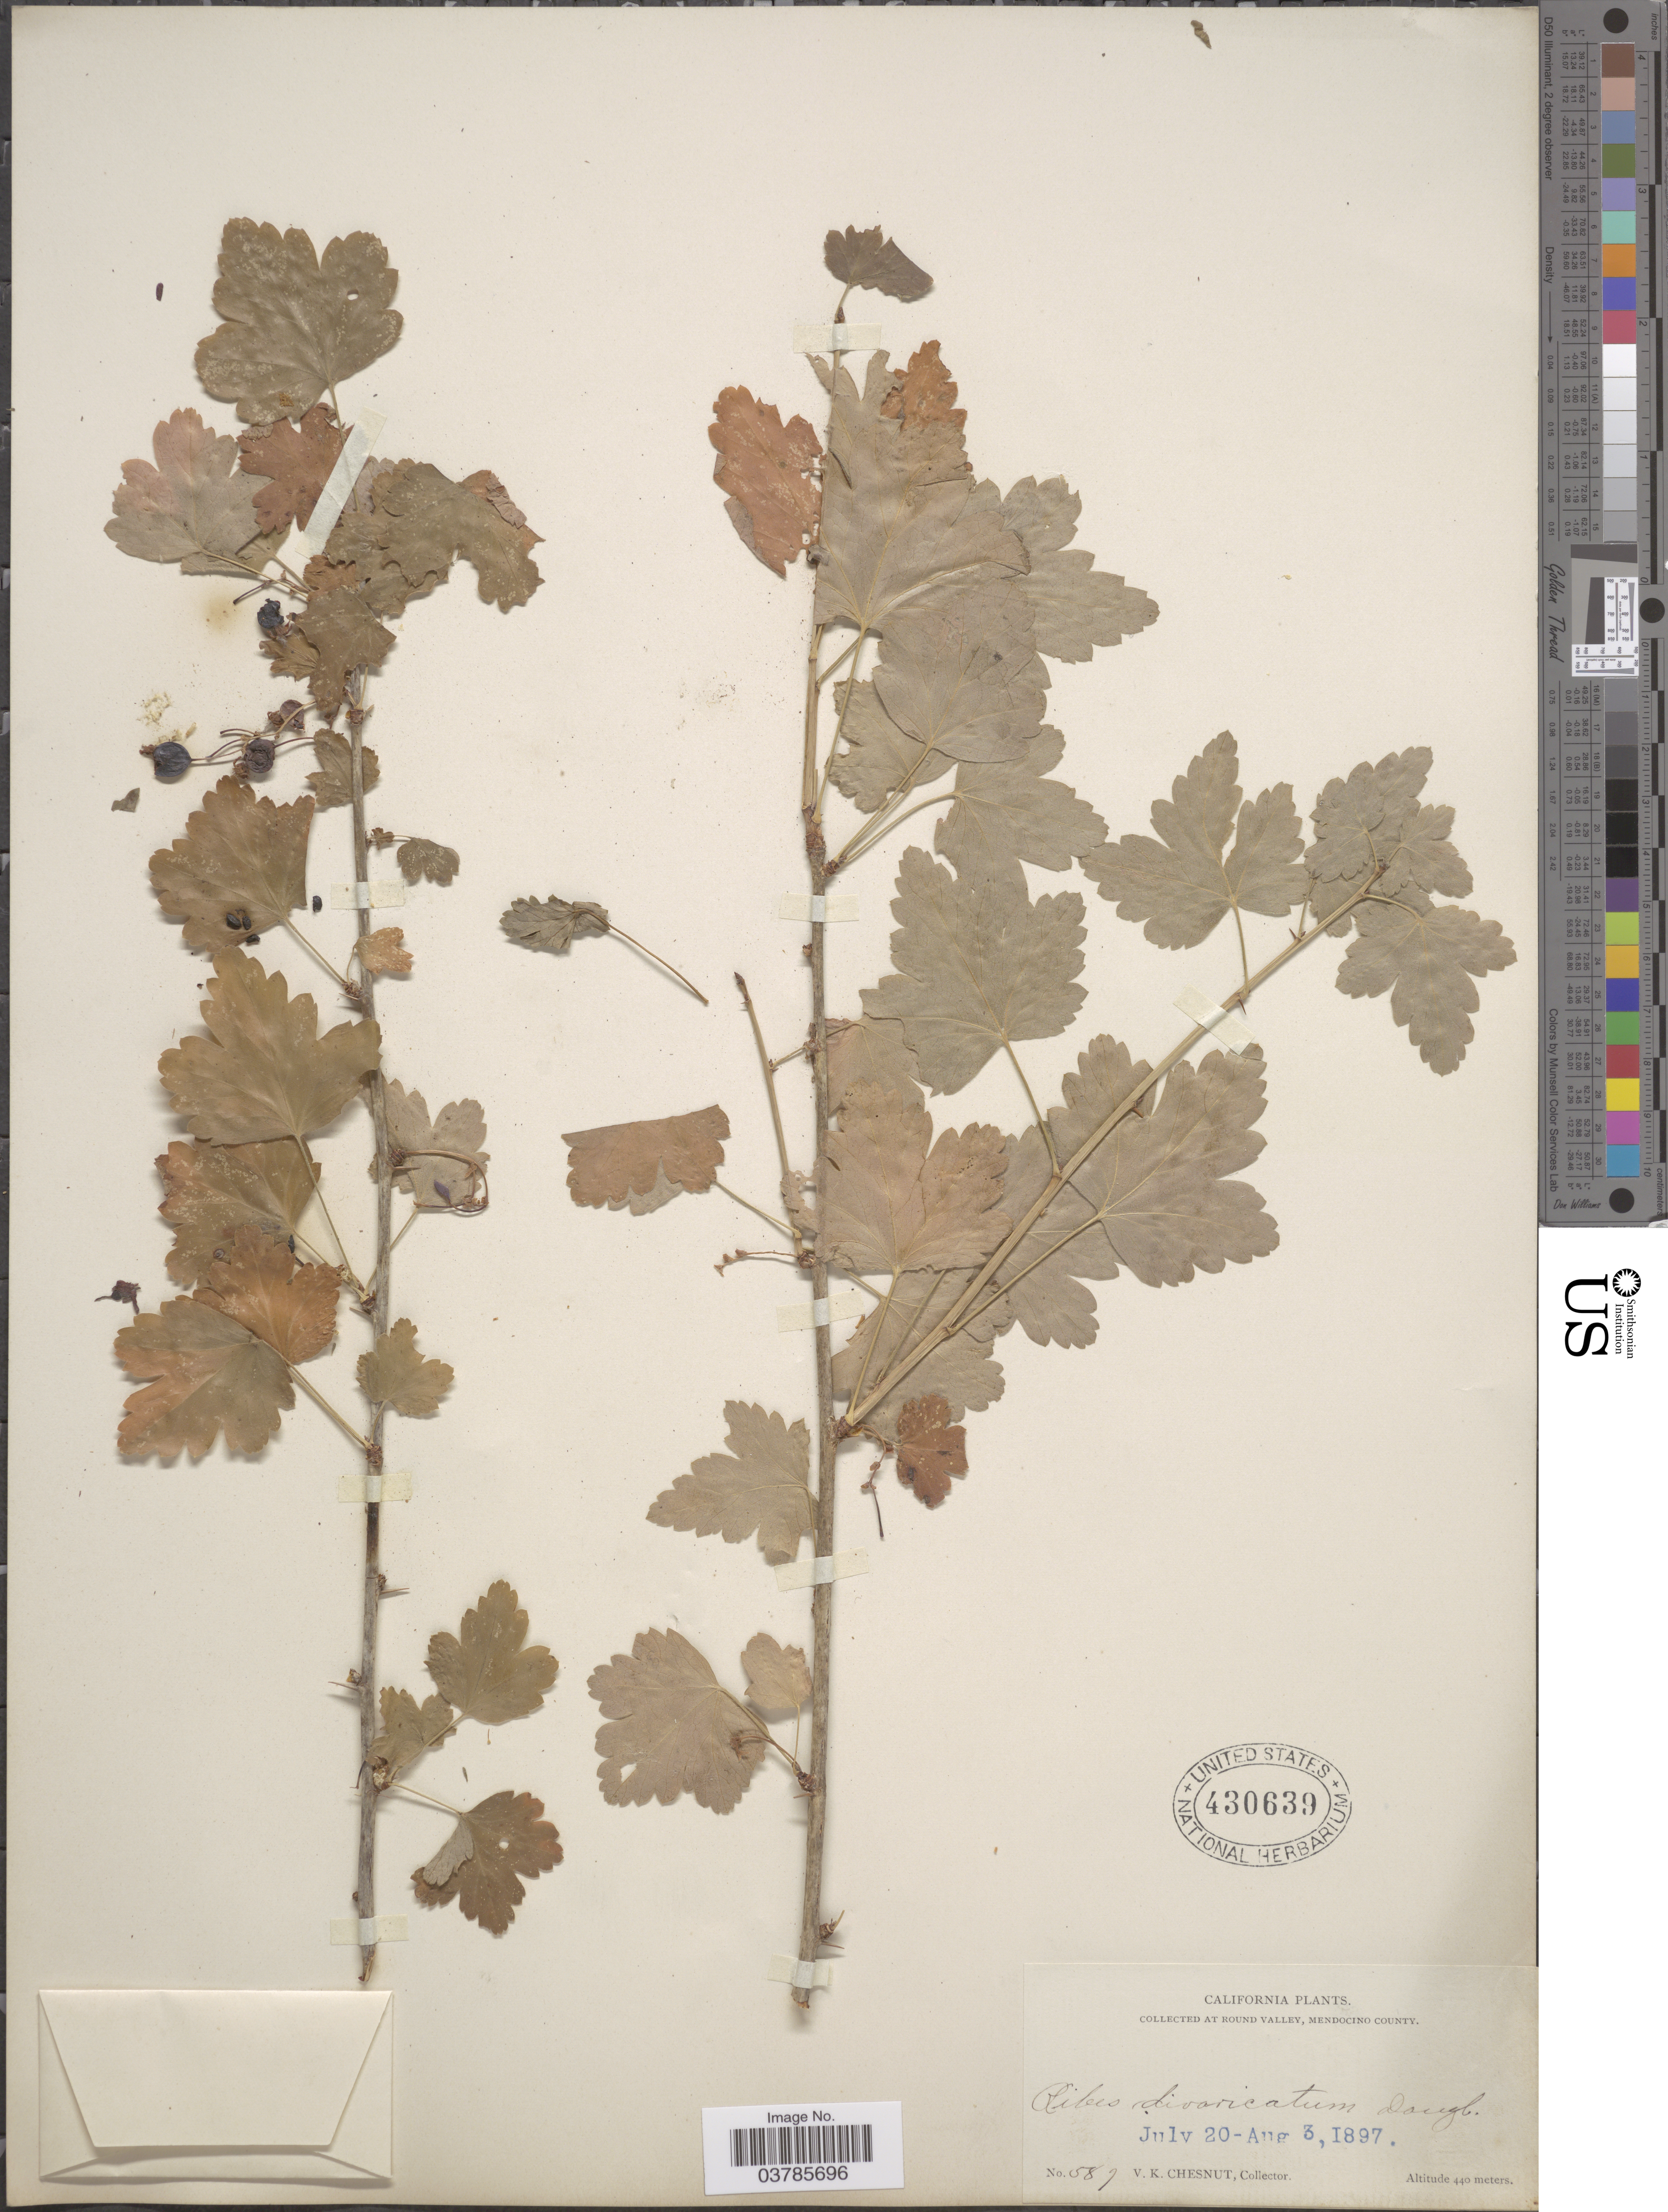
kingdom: Plantae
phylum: Tracheophyta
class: Magnoliopsida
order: Saxifragales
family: Grossulariaceae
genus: Ribes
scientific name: Ribes divaricatum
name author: Douglas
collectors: V. Chesnut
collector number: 589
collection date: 1897-07-20/1897-08-03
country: United States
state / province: California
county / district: Mendocino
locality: Round Valley, Mendocino County.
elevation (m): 440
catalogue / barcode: US 430639